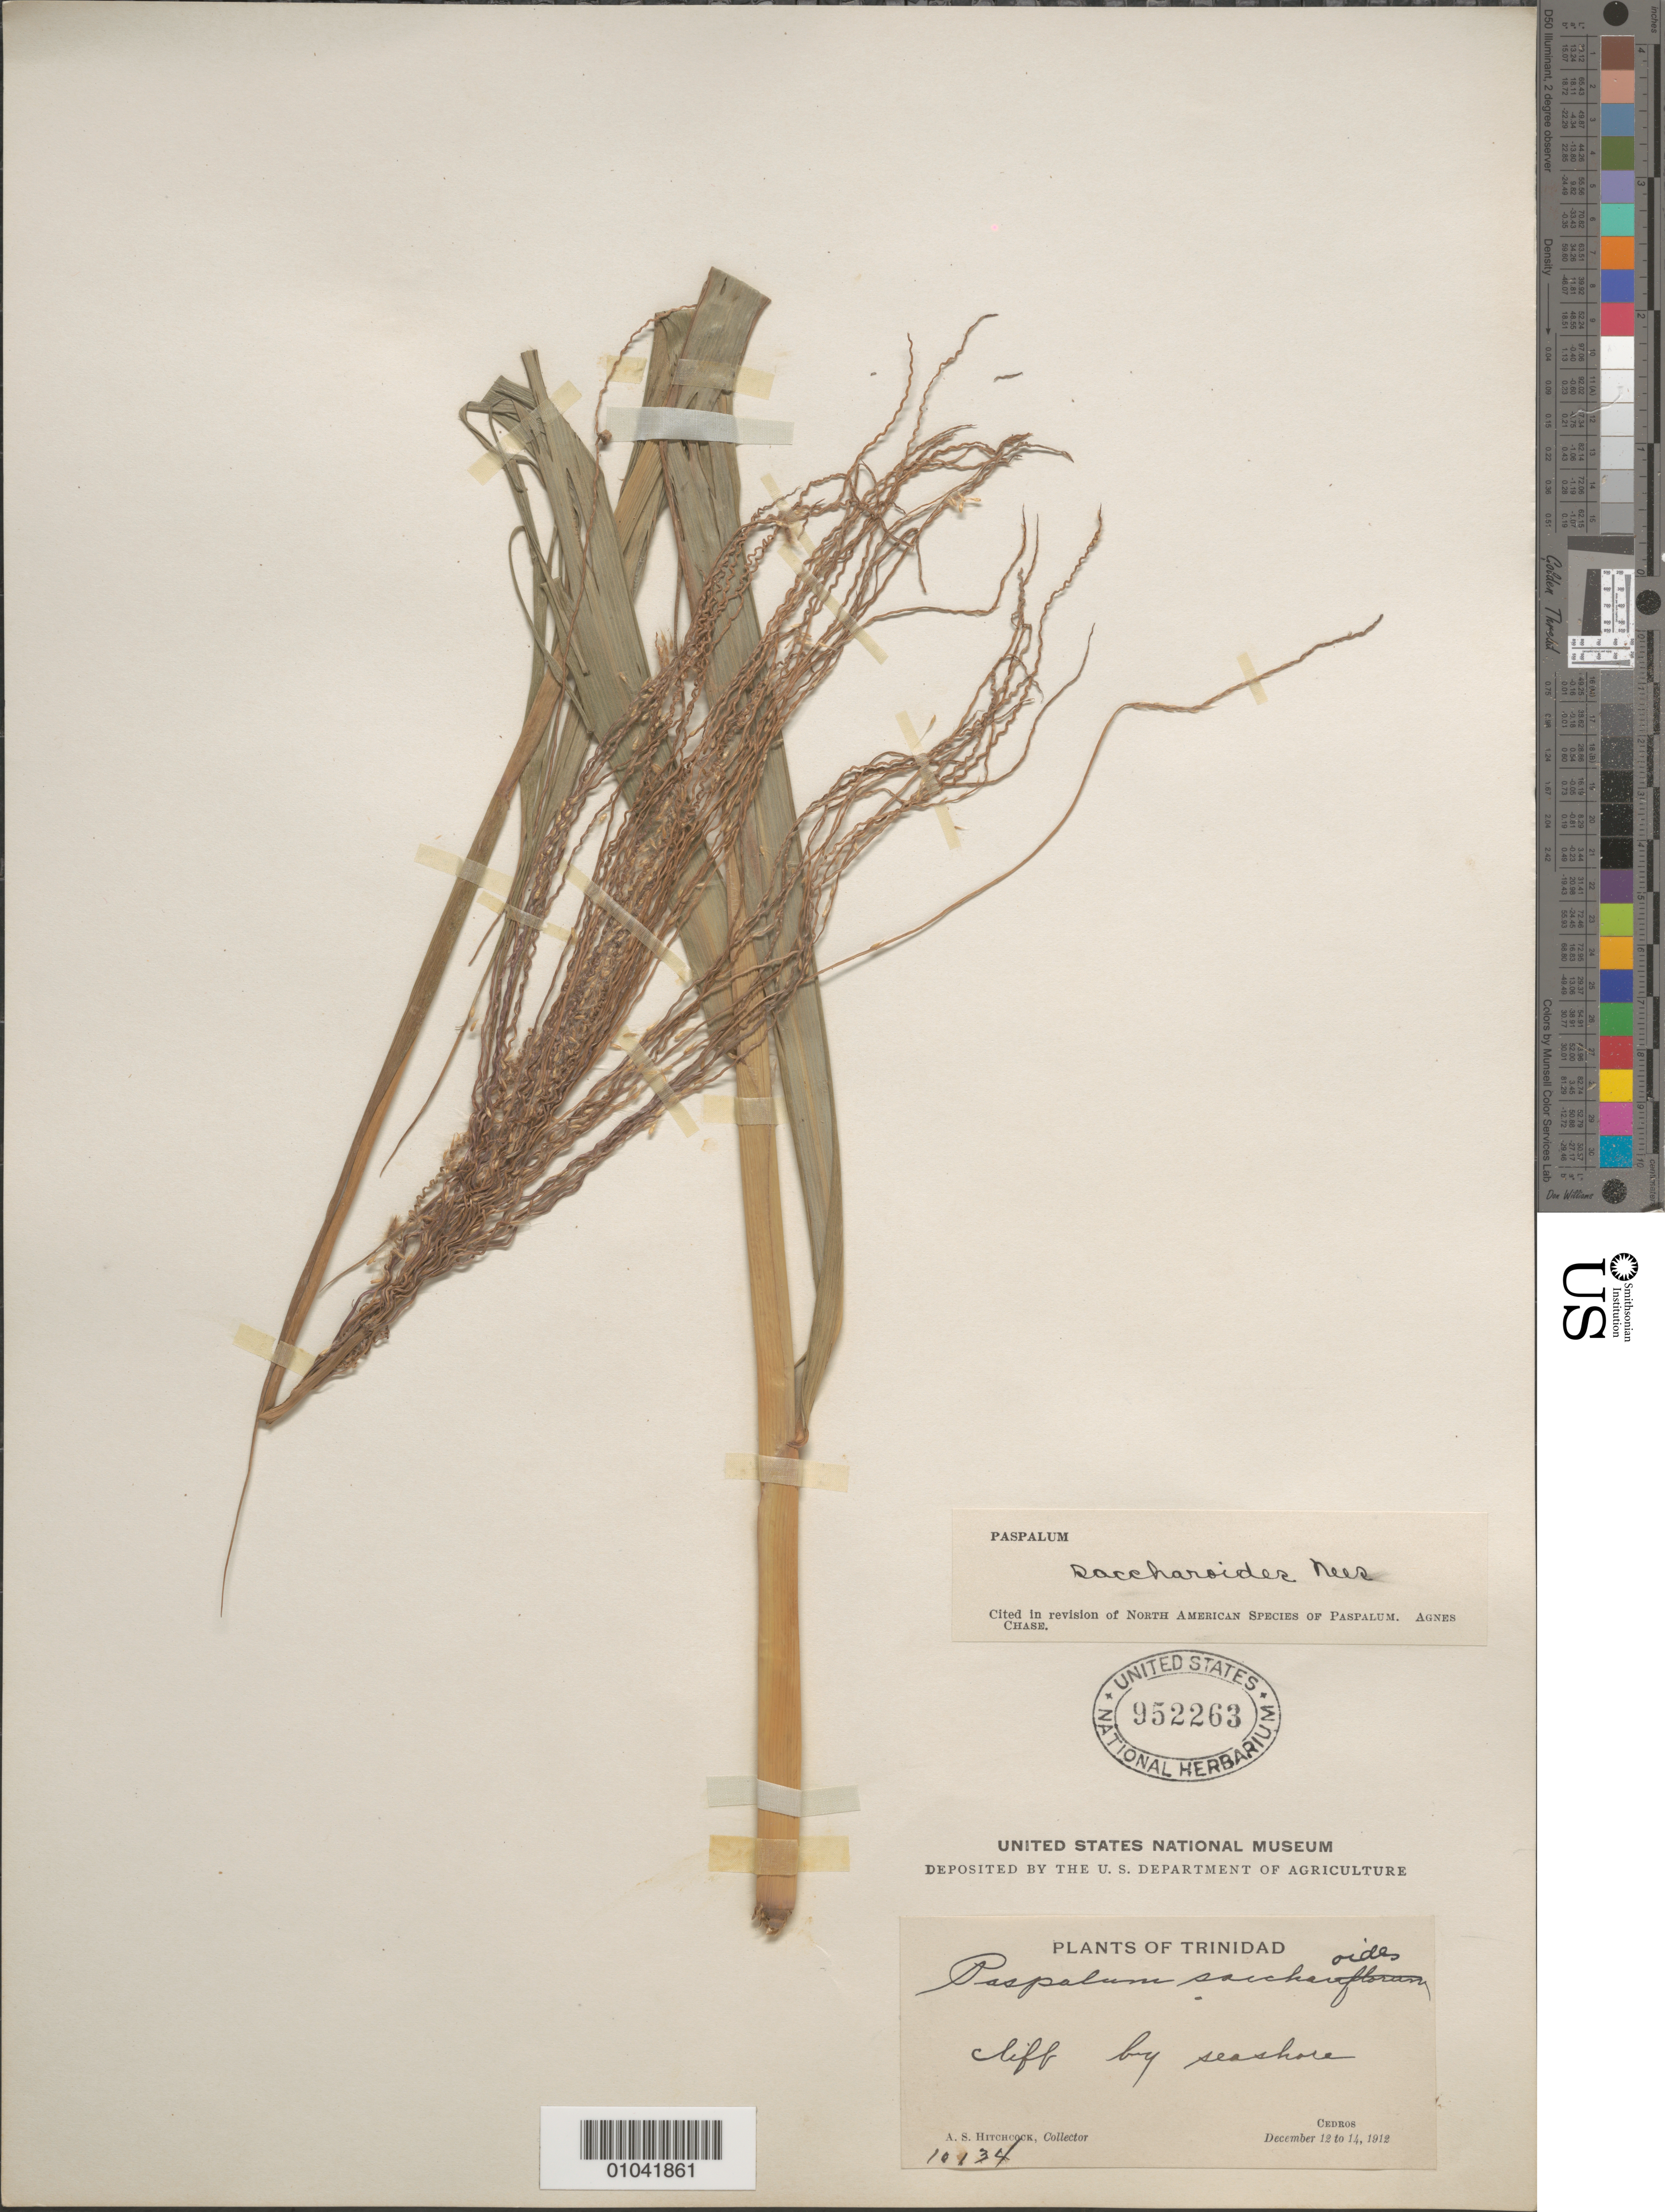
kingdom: Plantae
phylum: Tracheophyta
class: Liliopsida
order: Poales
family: Poaceae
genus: Paspalum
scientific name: Paspalum saccharoides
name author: Nees ex Trin.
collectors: A. S. Hitchcock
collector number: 10134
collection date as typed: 12 Dec 1912 to 14 Dec 1912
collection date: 1912-12-12/1912-12-14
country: Trinidad and Tobago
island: Trinidad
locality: Cedros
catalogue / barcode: US 952263